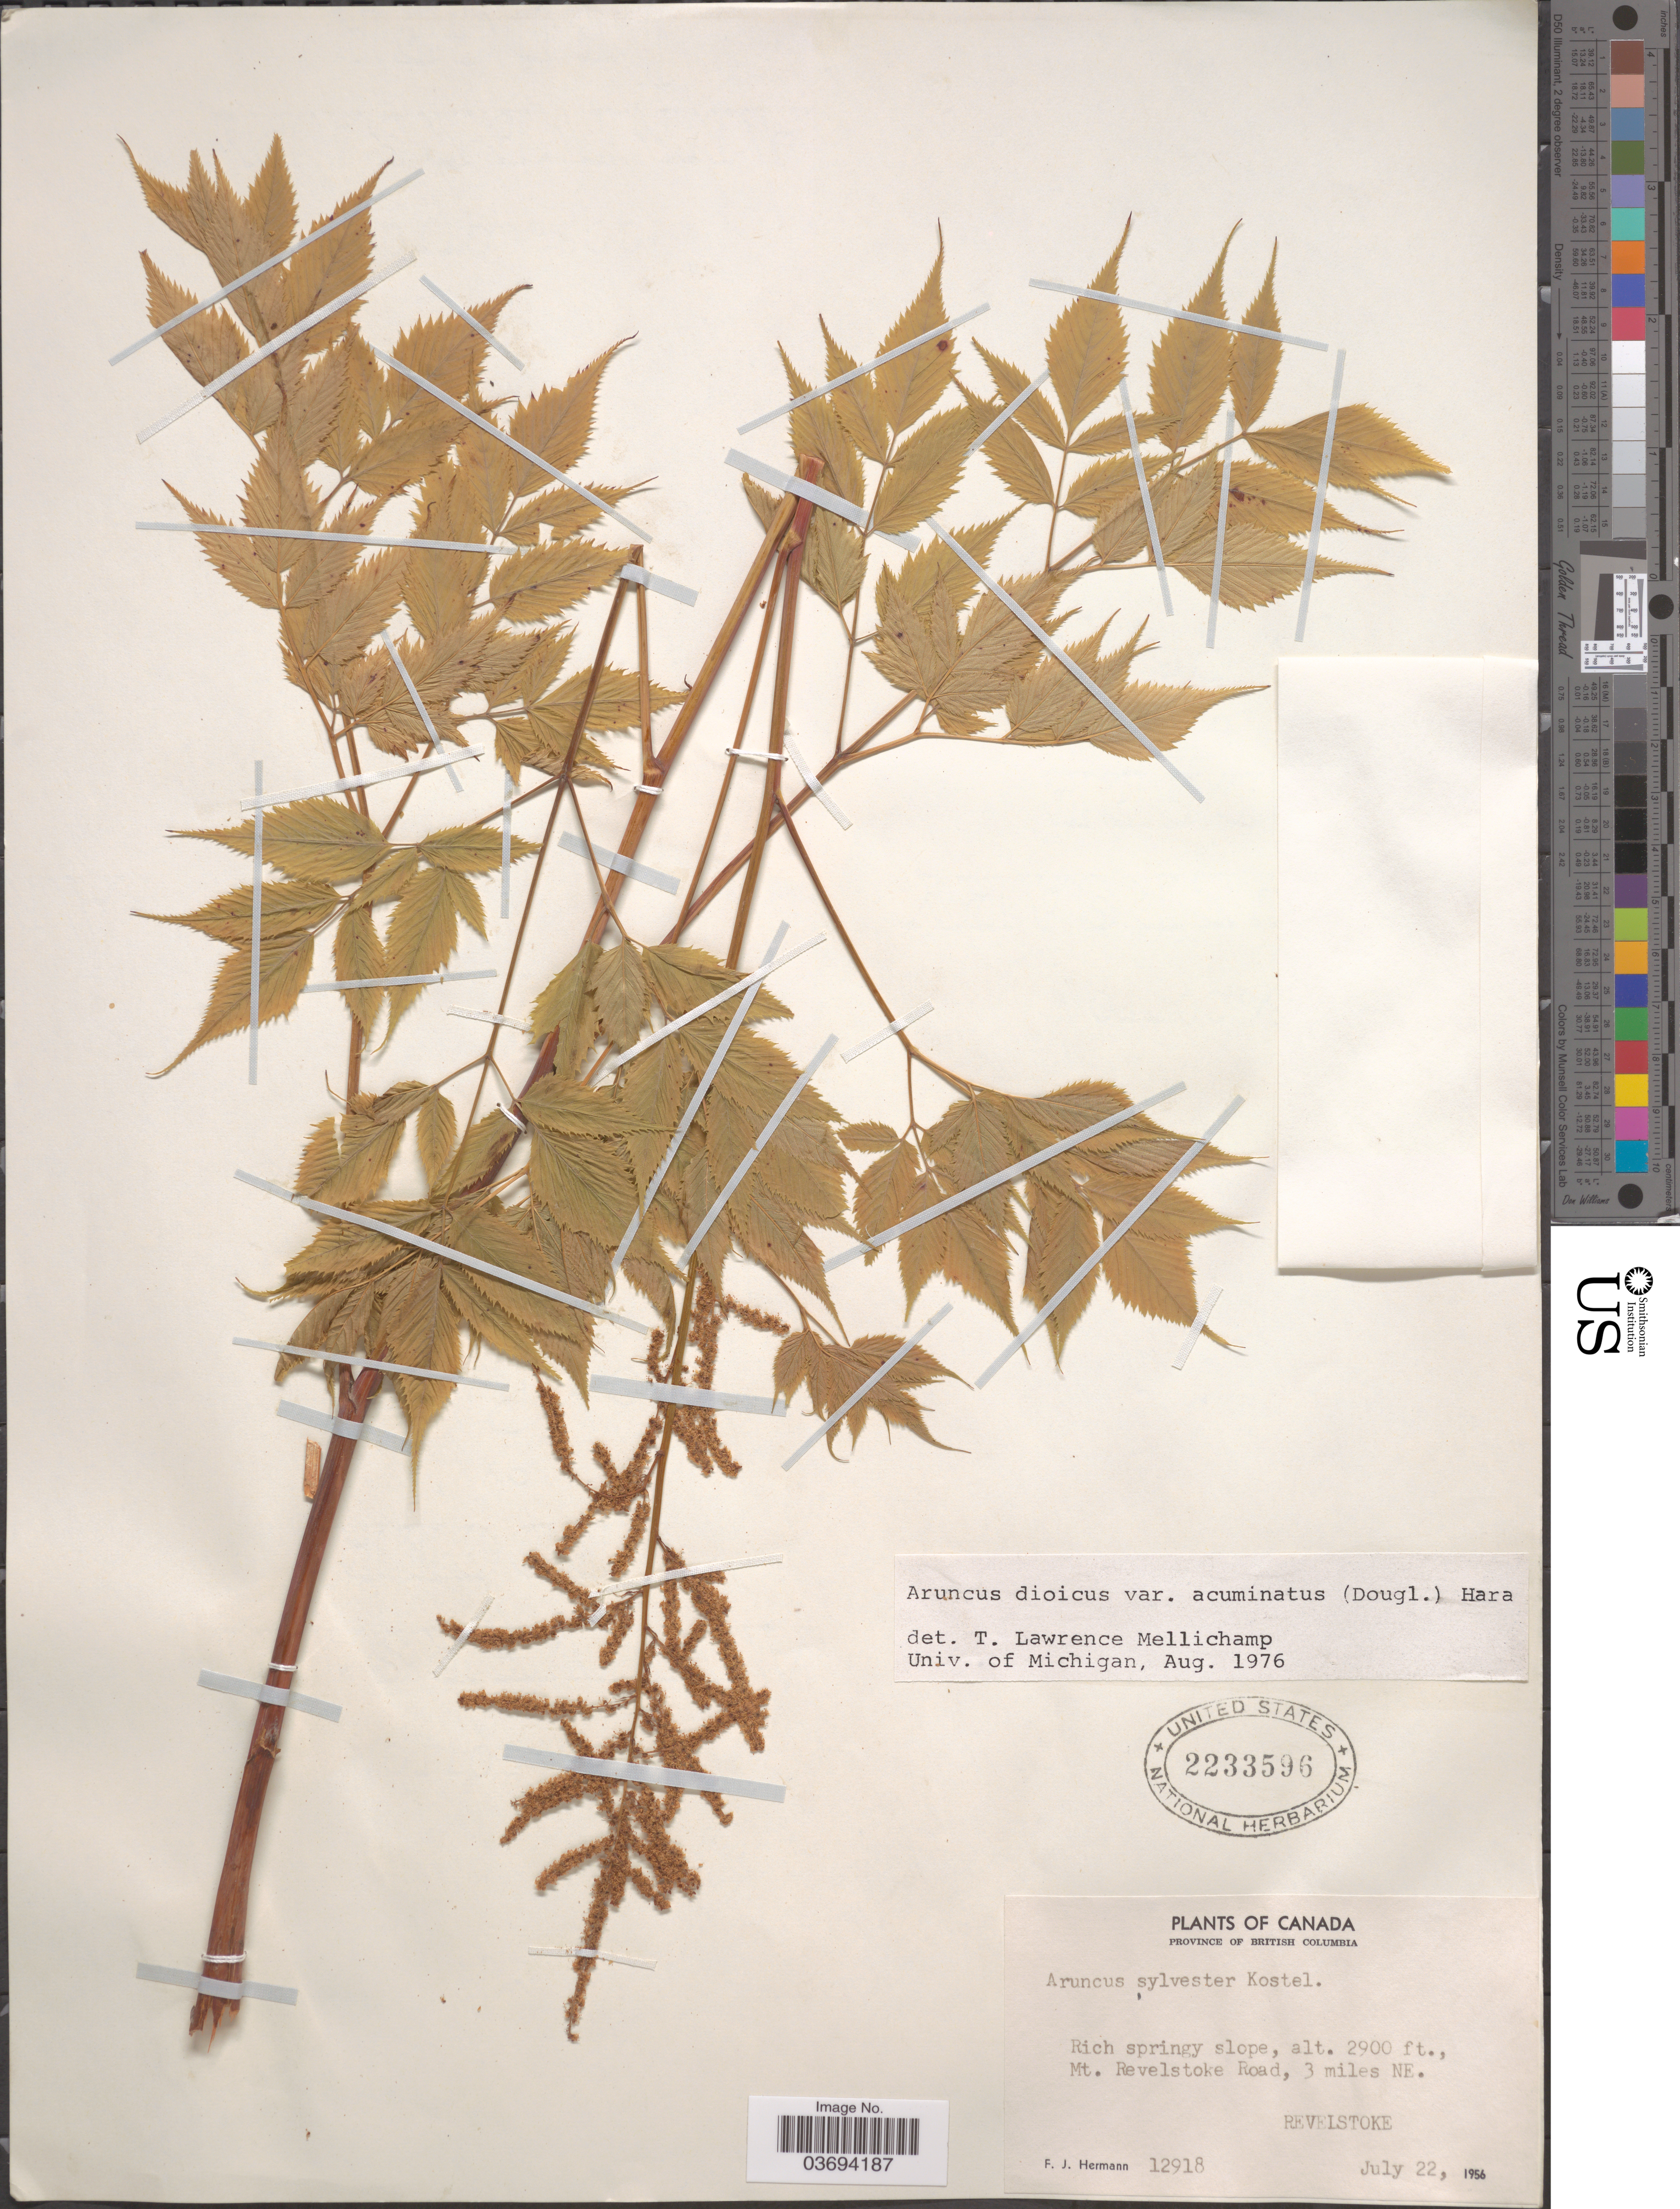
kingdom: Plantae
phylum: Tracheophyta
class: Magnoliopsida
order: Rosales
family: Rosaceae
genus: Aruncus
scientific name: Aruncus dioicus var. acuminatus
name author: (Rydb.) H. Hara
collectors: F. J. Hermann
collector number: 12918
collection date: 1956-07-22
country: Canada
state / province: British Columbia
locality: Rich springy slope. Mt. Revelstoke Road, 3 miles NE. Revelstoke.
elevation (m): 884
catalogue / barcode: US 2233596